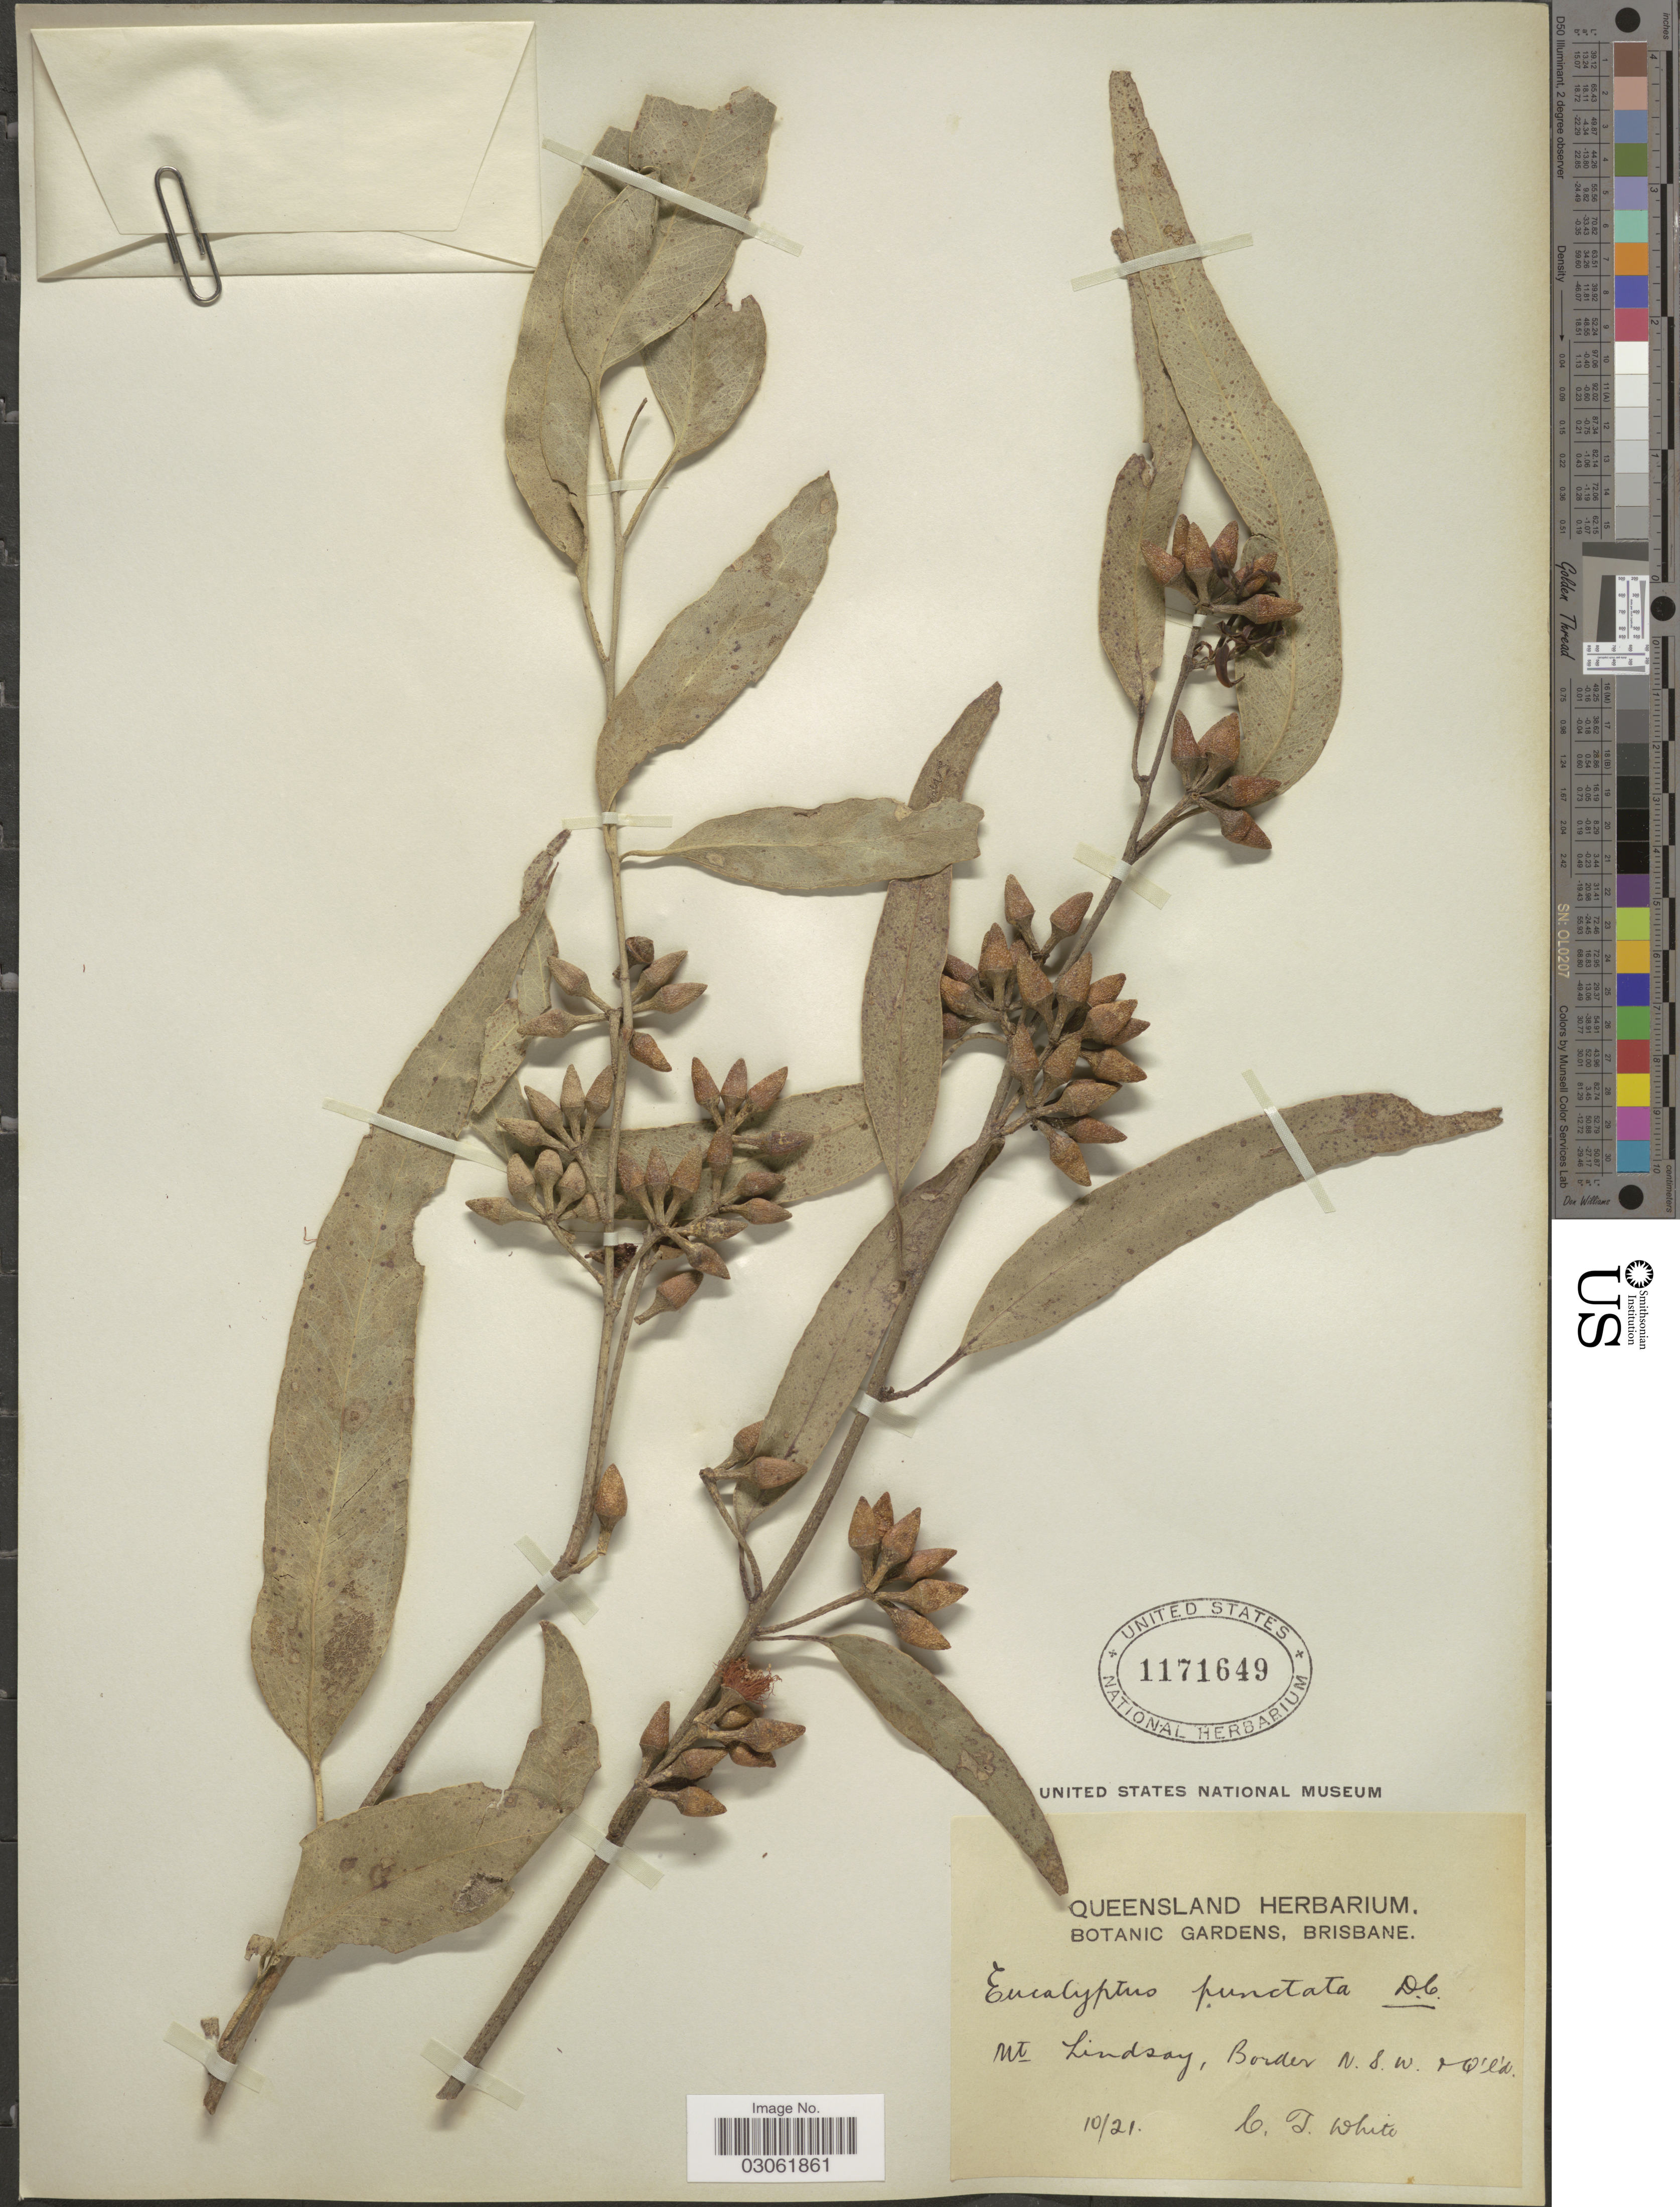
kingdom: Plantae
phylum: Tracheophyta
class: Magnoliopsida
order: Myrtales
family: Myrtaceae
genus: Eucalyptus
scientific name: Eucalyptus punctata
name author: (DC.) A. Cunn. ex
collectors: C. T. White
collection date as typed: Transcribed d/m/y: /10/21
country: Australia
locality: Mt Lindsay, Border N.S.W. & Q'l'd.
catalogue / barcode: US 1171649